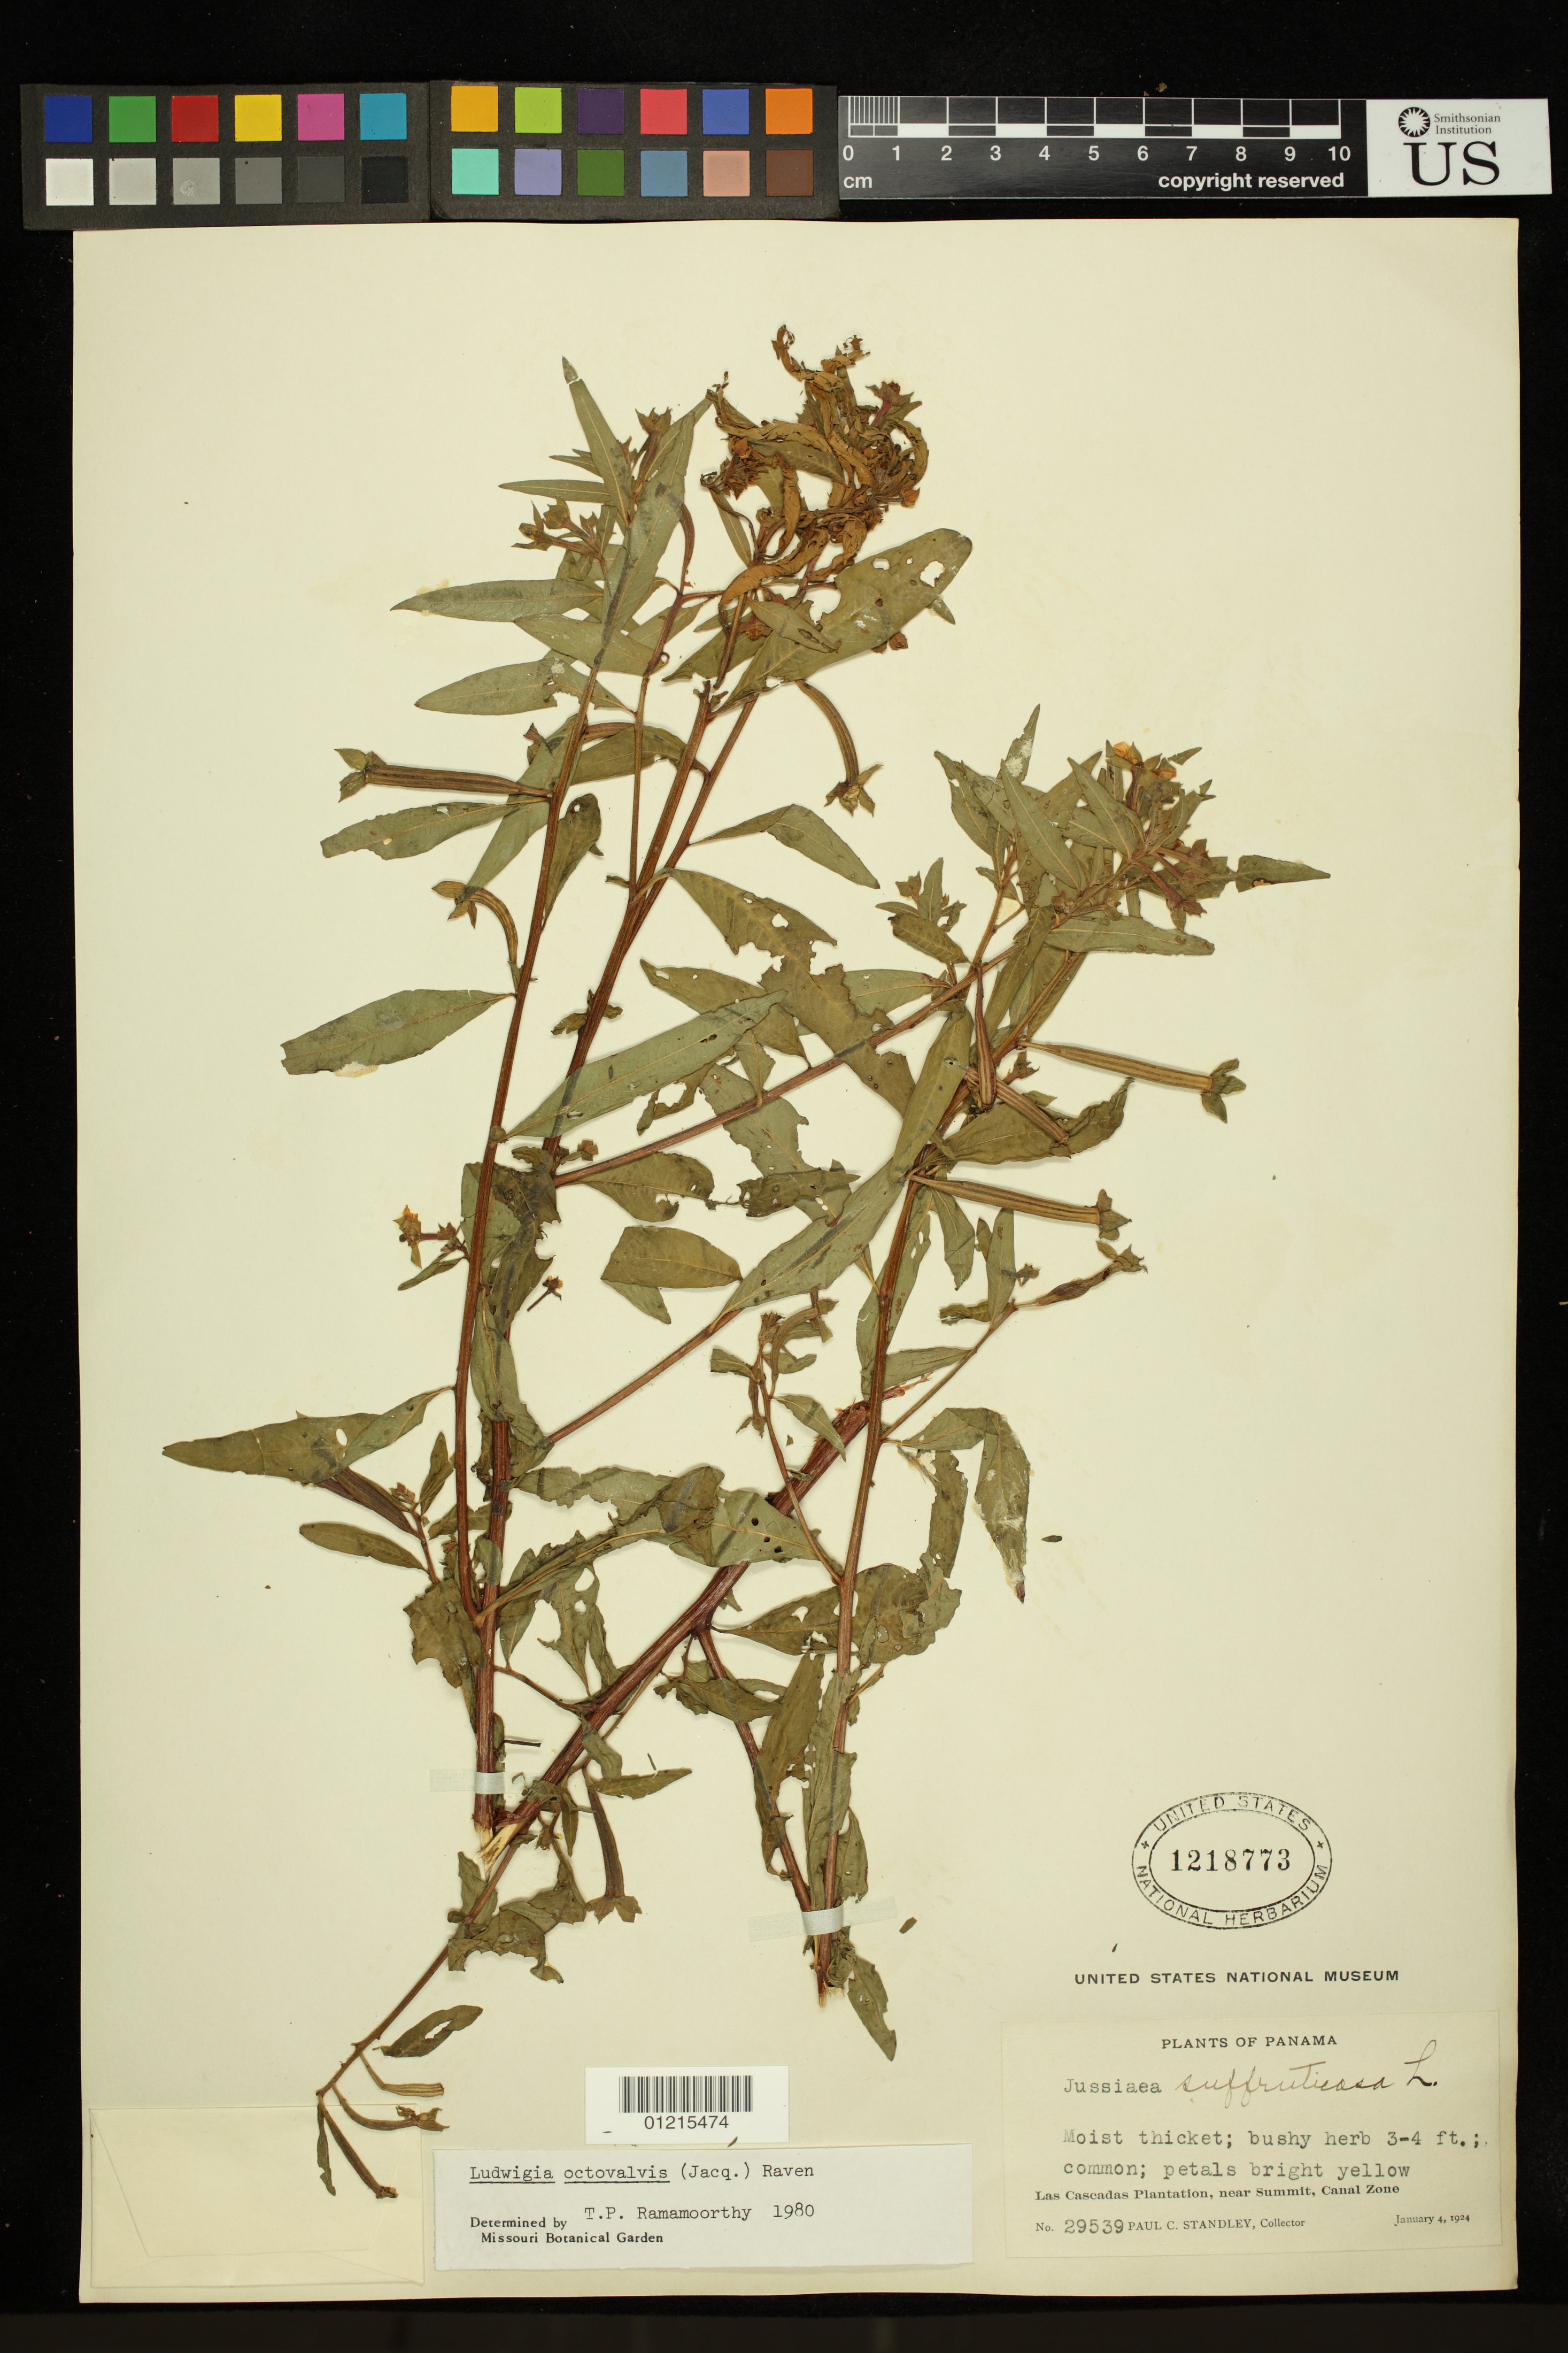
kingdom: Plantae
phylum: Tracheophyta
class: Magnoliopsida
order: Myrtales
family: Onagraceae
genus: Ludwigia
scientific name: Ludwigia octovalvis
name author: (Jacq.) P.H. Raven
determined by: Ramamoorthy, T. P.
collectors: P. C. Standley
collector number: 29539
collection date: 1924-01-04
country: Panama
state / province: Panamá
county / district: Canal Zone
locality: Las Cascadas Plantation, near Summit.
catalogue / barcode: US 1218773